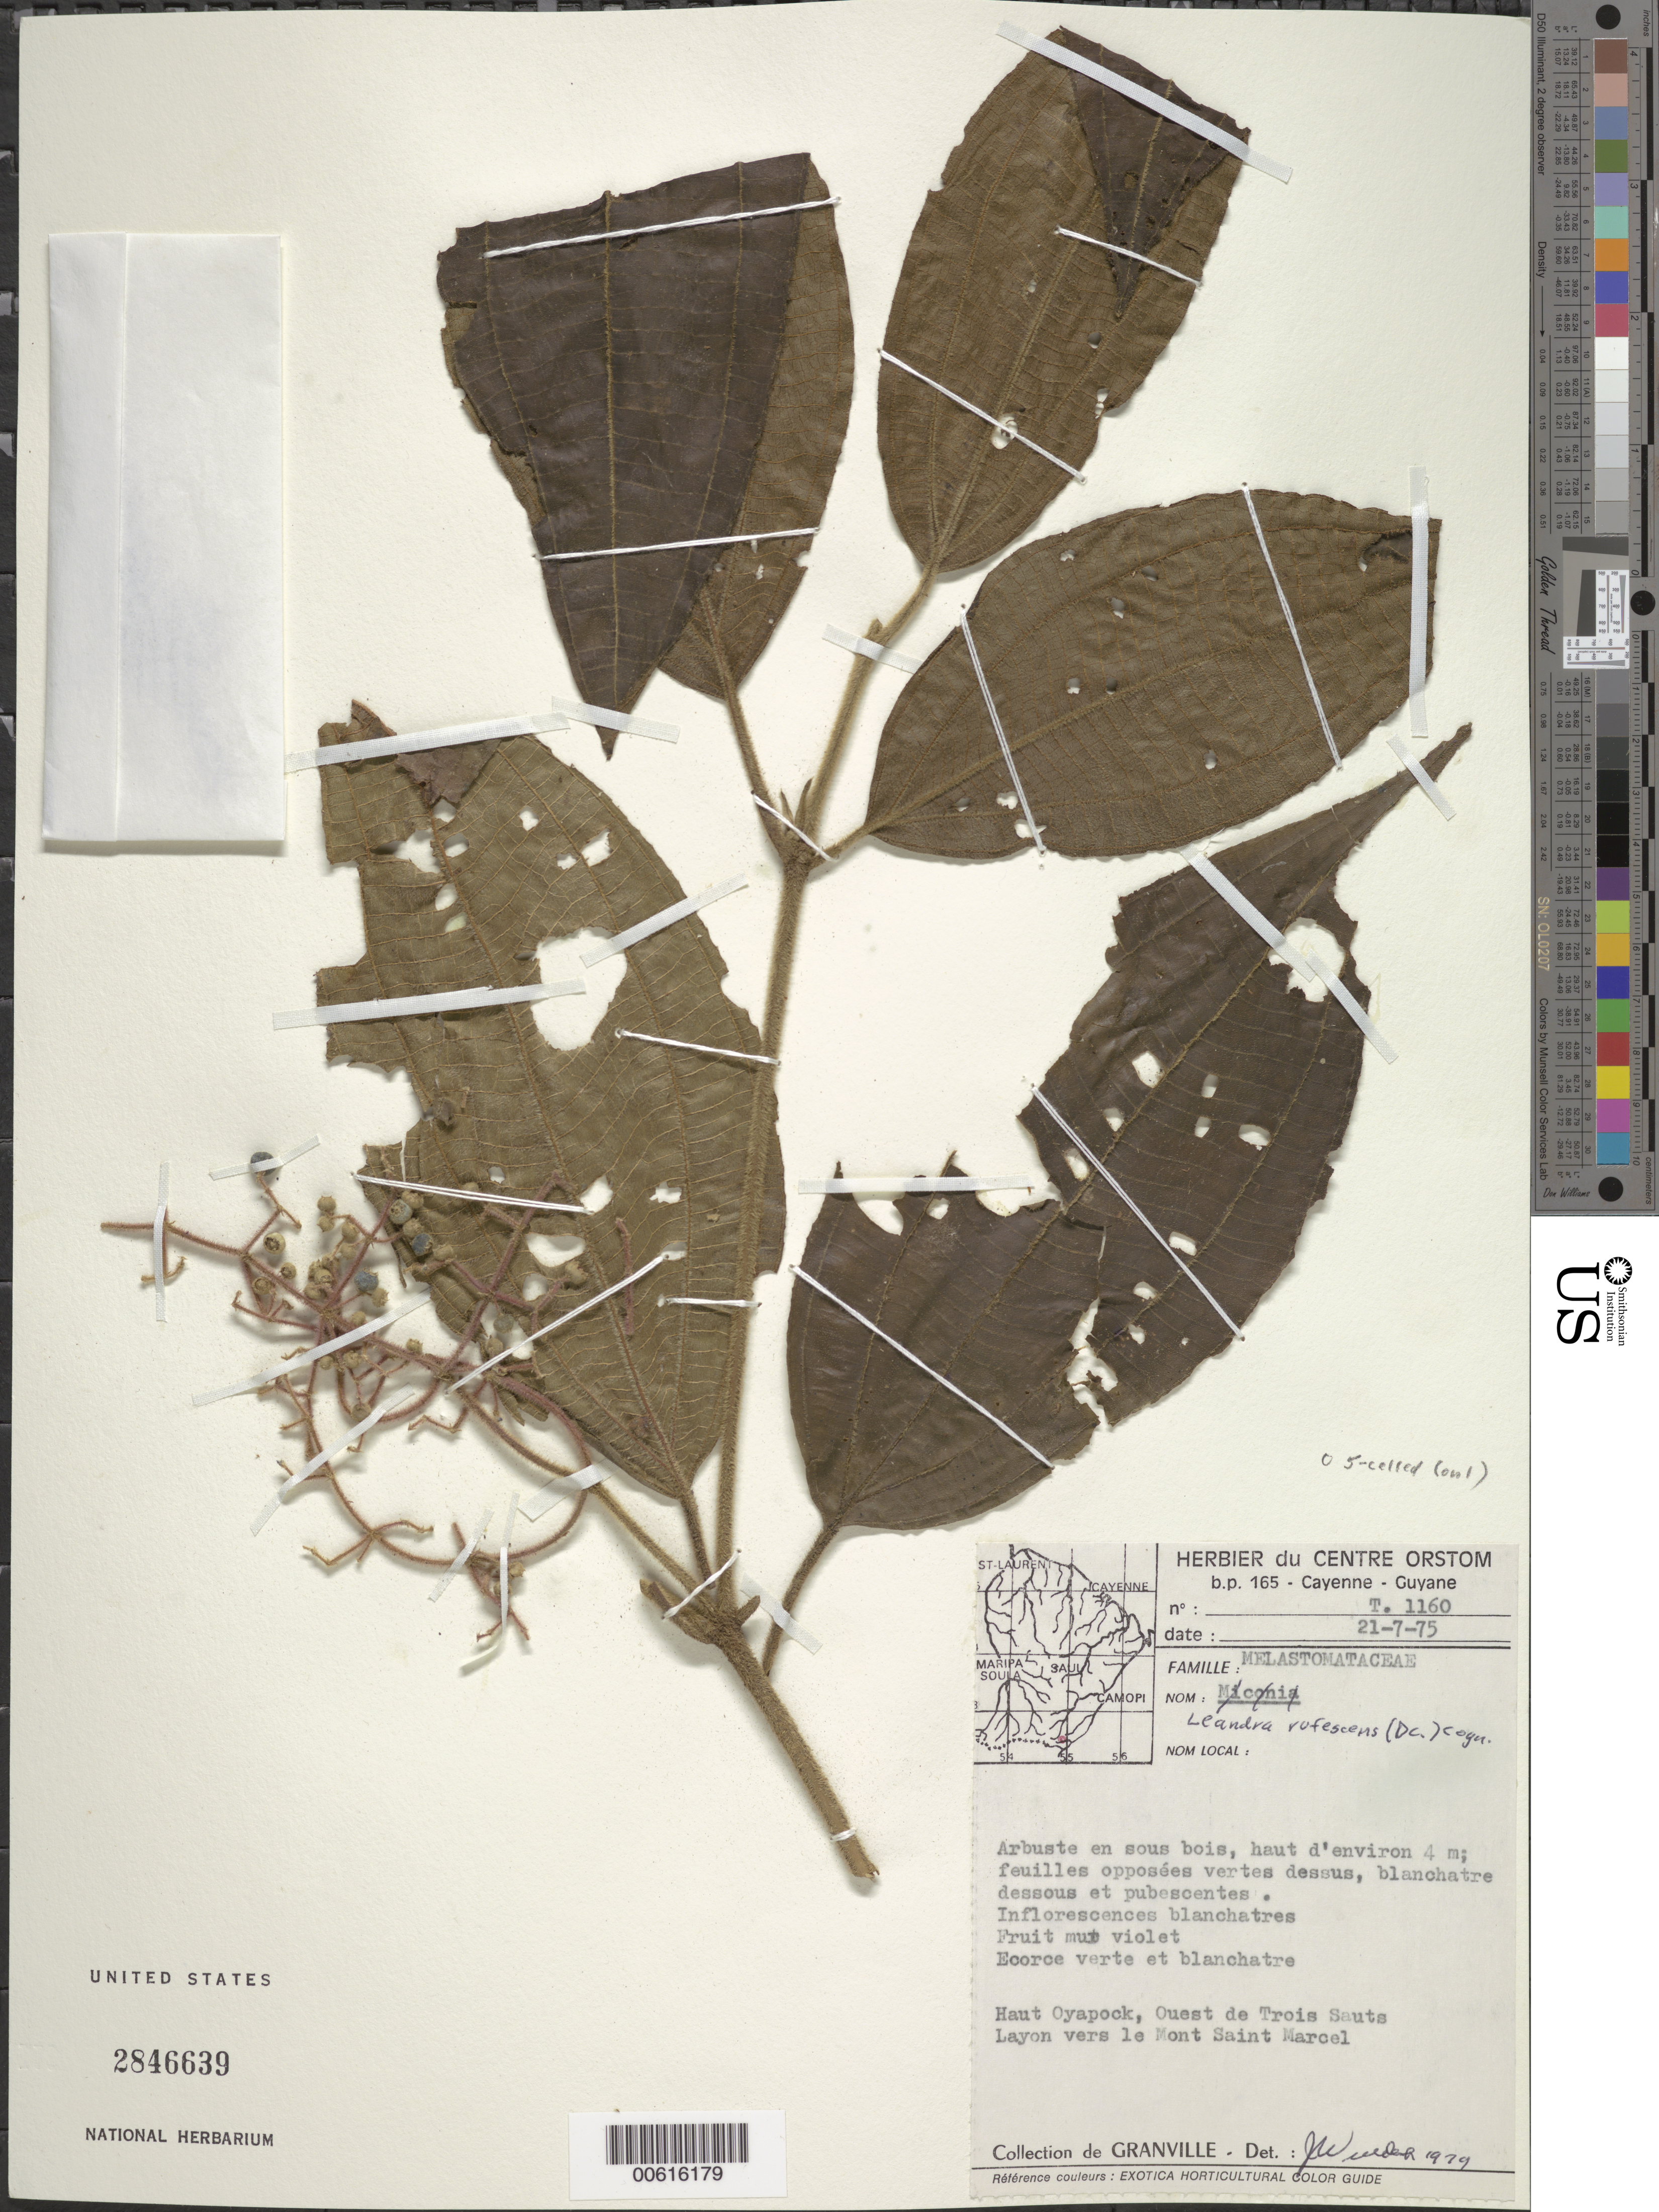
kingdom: Plantae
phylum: Tracheophyta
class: Magnoliopsida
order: Myrtales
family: Melastomataceae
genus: Leandra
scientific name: Leandra rufescens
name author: (DC.) Cogn.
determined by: Wurdack, John J., (US), US (UNITED STATES)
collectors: J.-J. de Granville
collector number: T 1160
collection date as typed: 21-Jul-75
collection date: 1975-07-21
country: French Guiana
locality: Haut Oyapock, W of Trois Sauts, near Mont St. Marcel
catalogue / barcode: US 2846639